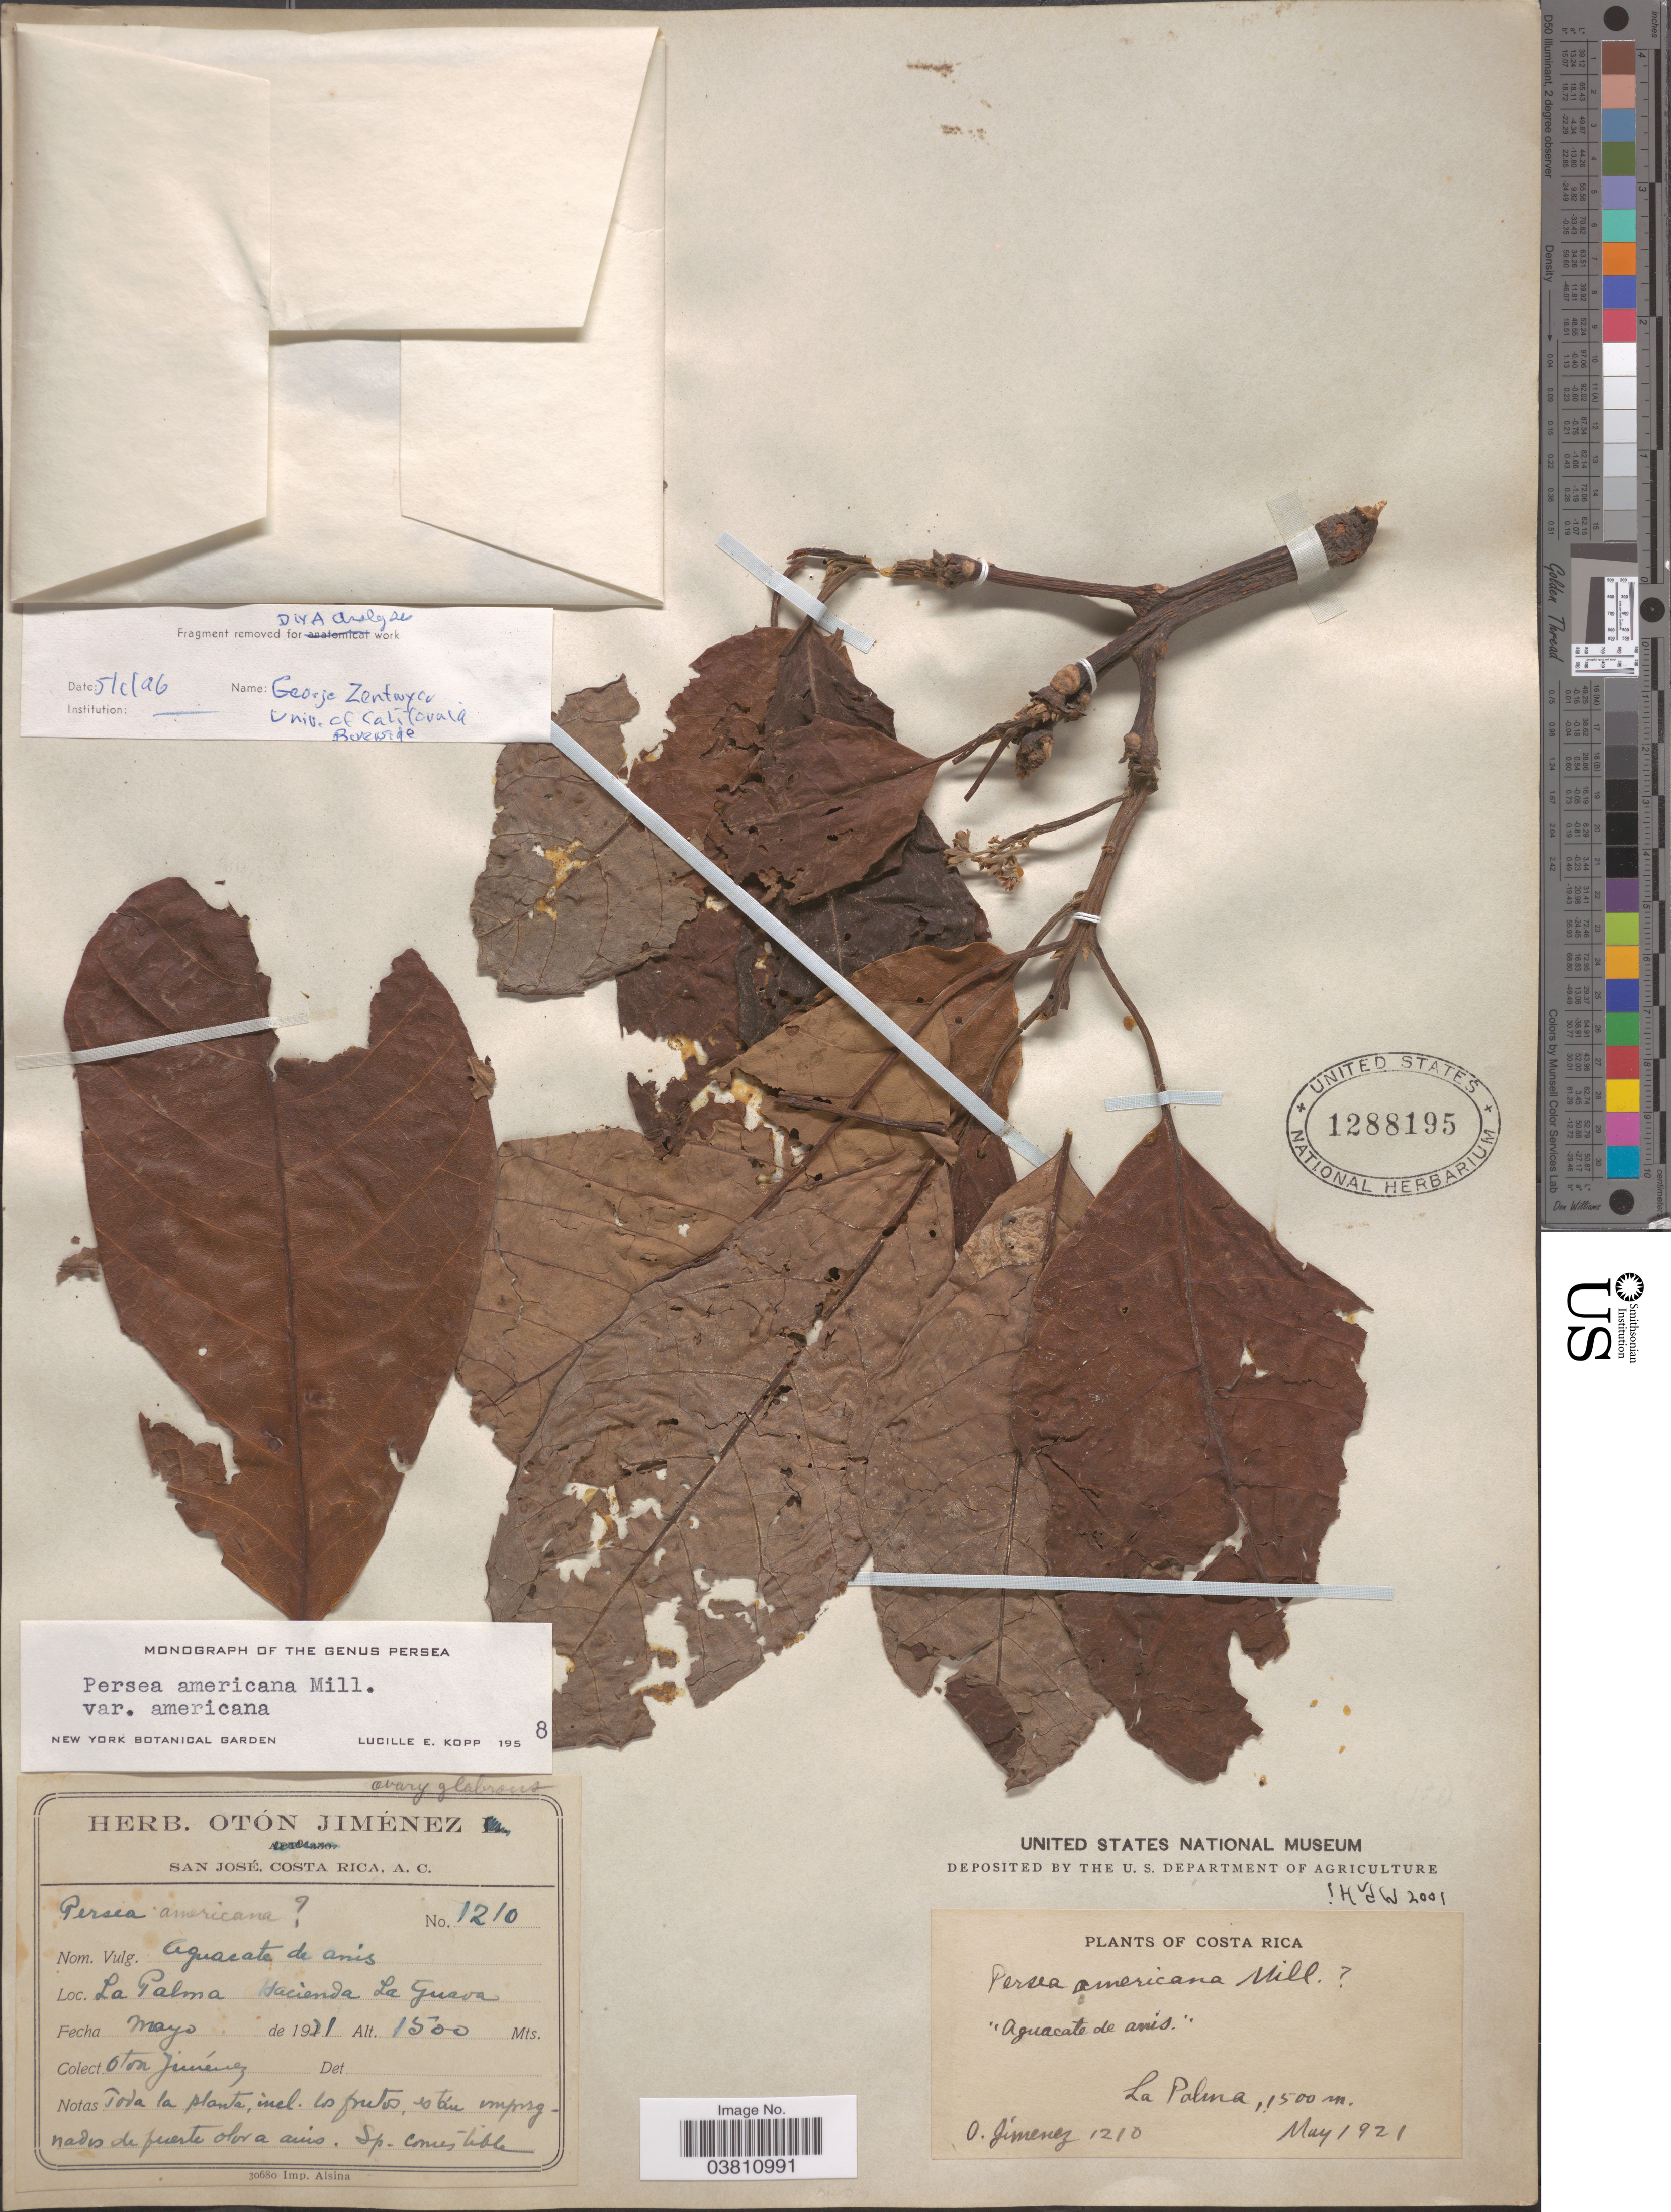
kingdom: Plantae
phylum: Tracheophyta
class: Magnoliopsida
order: Laurales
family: Lauraceae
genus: Persea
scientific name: Persea americana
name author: Mill.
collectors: O. Jimenez L.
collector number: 1210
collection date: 1921-05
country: Costa Rica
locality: La Palma. Hacienda La Guava.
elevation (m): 1500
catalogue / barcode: US 1288195